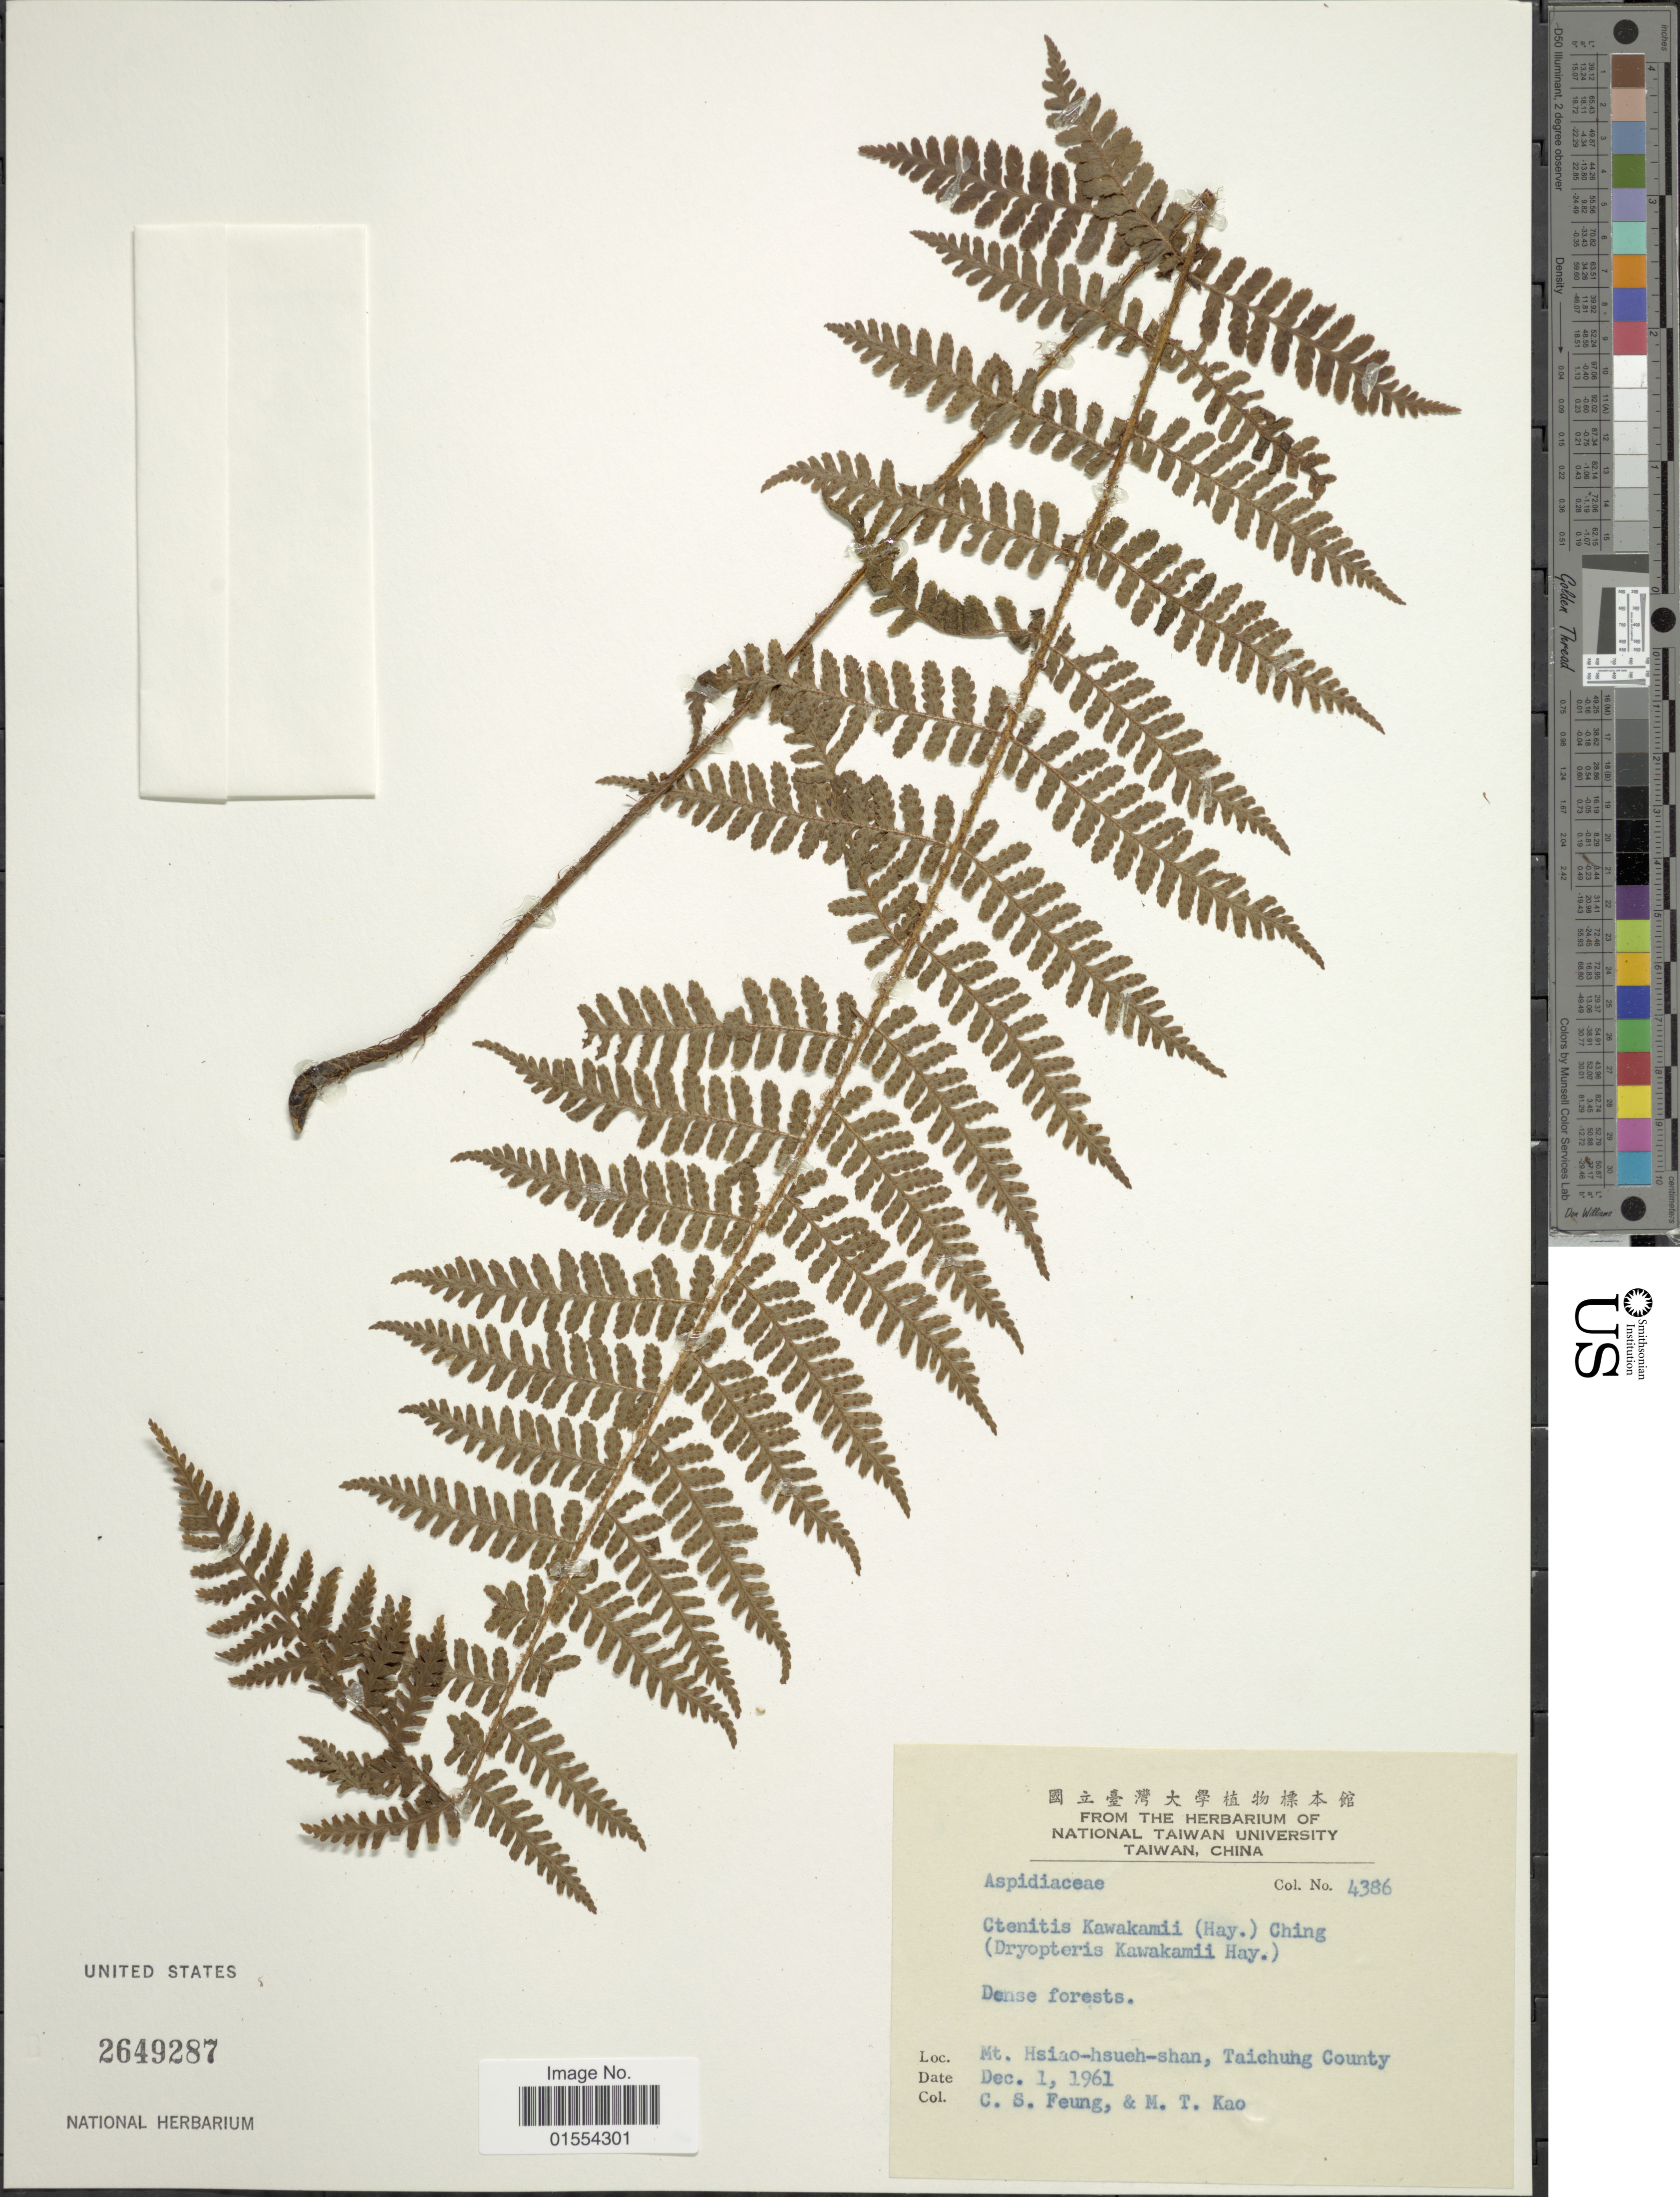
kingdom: Plantae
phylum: Tracheophyta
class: Polypodiopsida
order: Polypodiales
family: Dryopteridaceae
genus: Dryopteris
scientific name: Dryopteris kawakamii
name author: Hayata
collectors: C. Feung & M. T. Kao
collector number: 4386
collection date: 1961-12-01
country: Taiwan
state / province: Taichung City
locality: Mt. Hsiao-hsueh-shan, Tainchung County.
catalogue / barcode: US 2649287